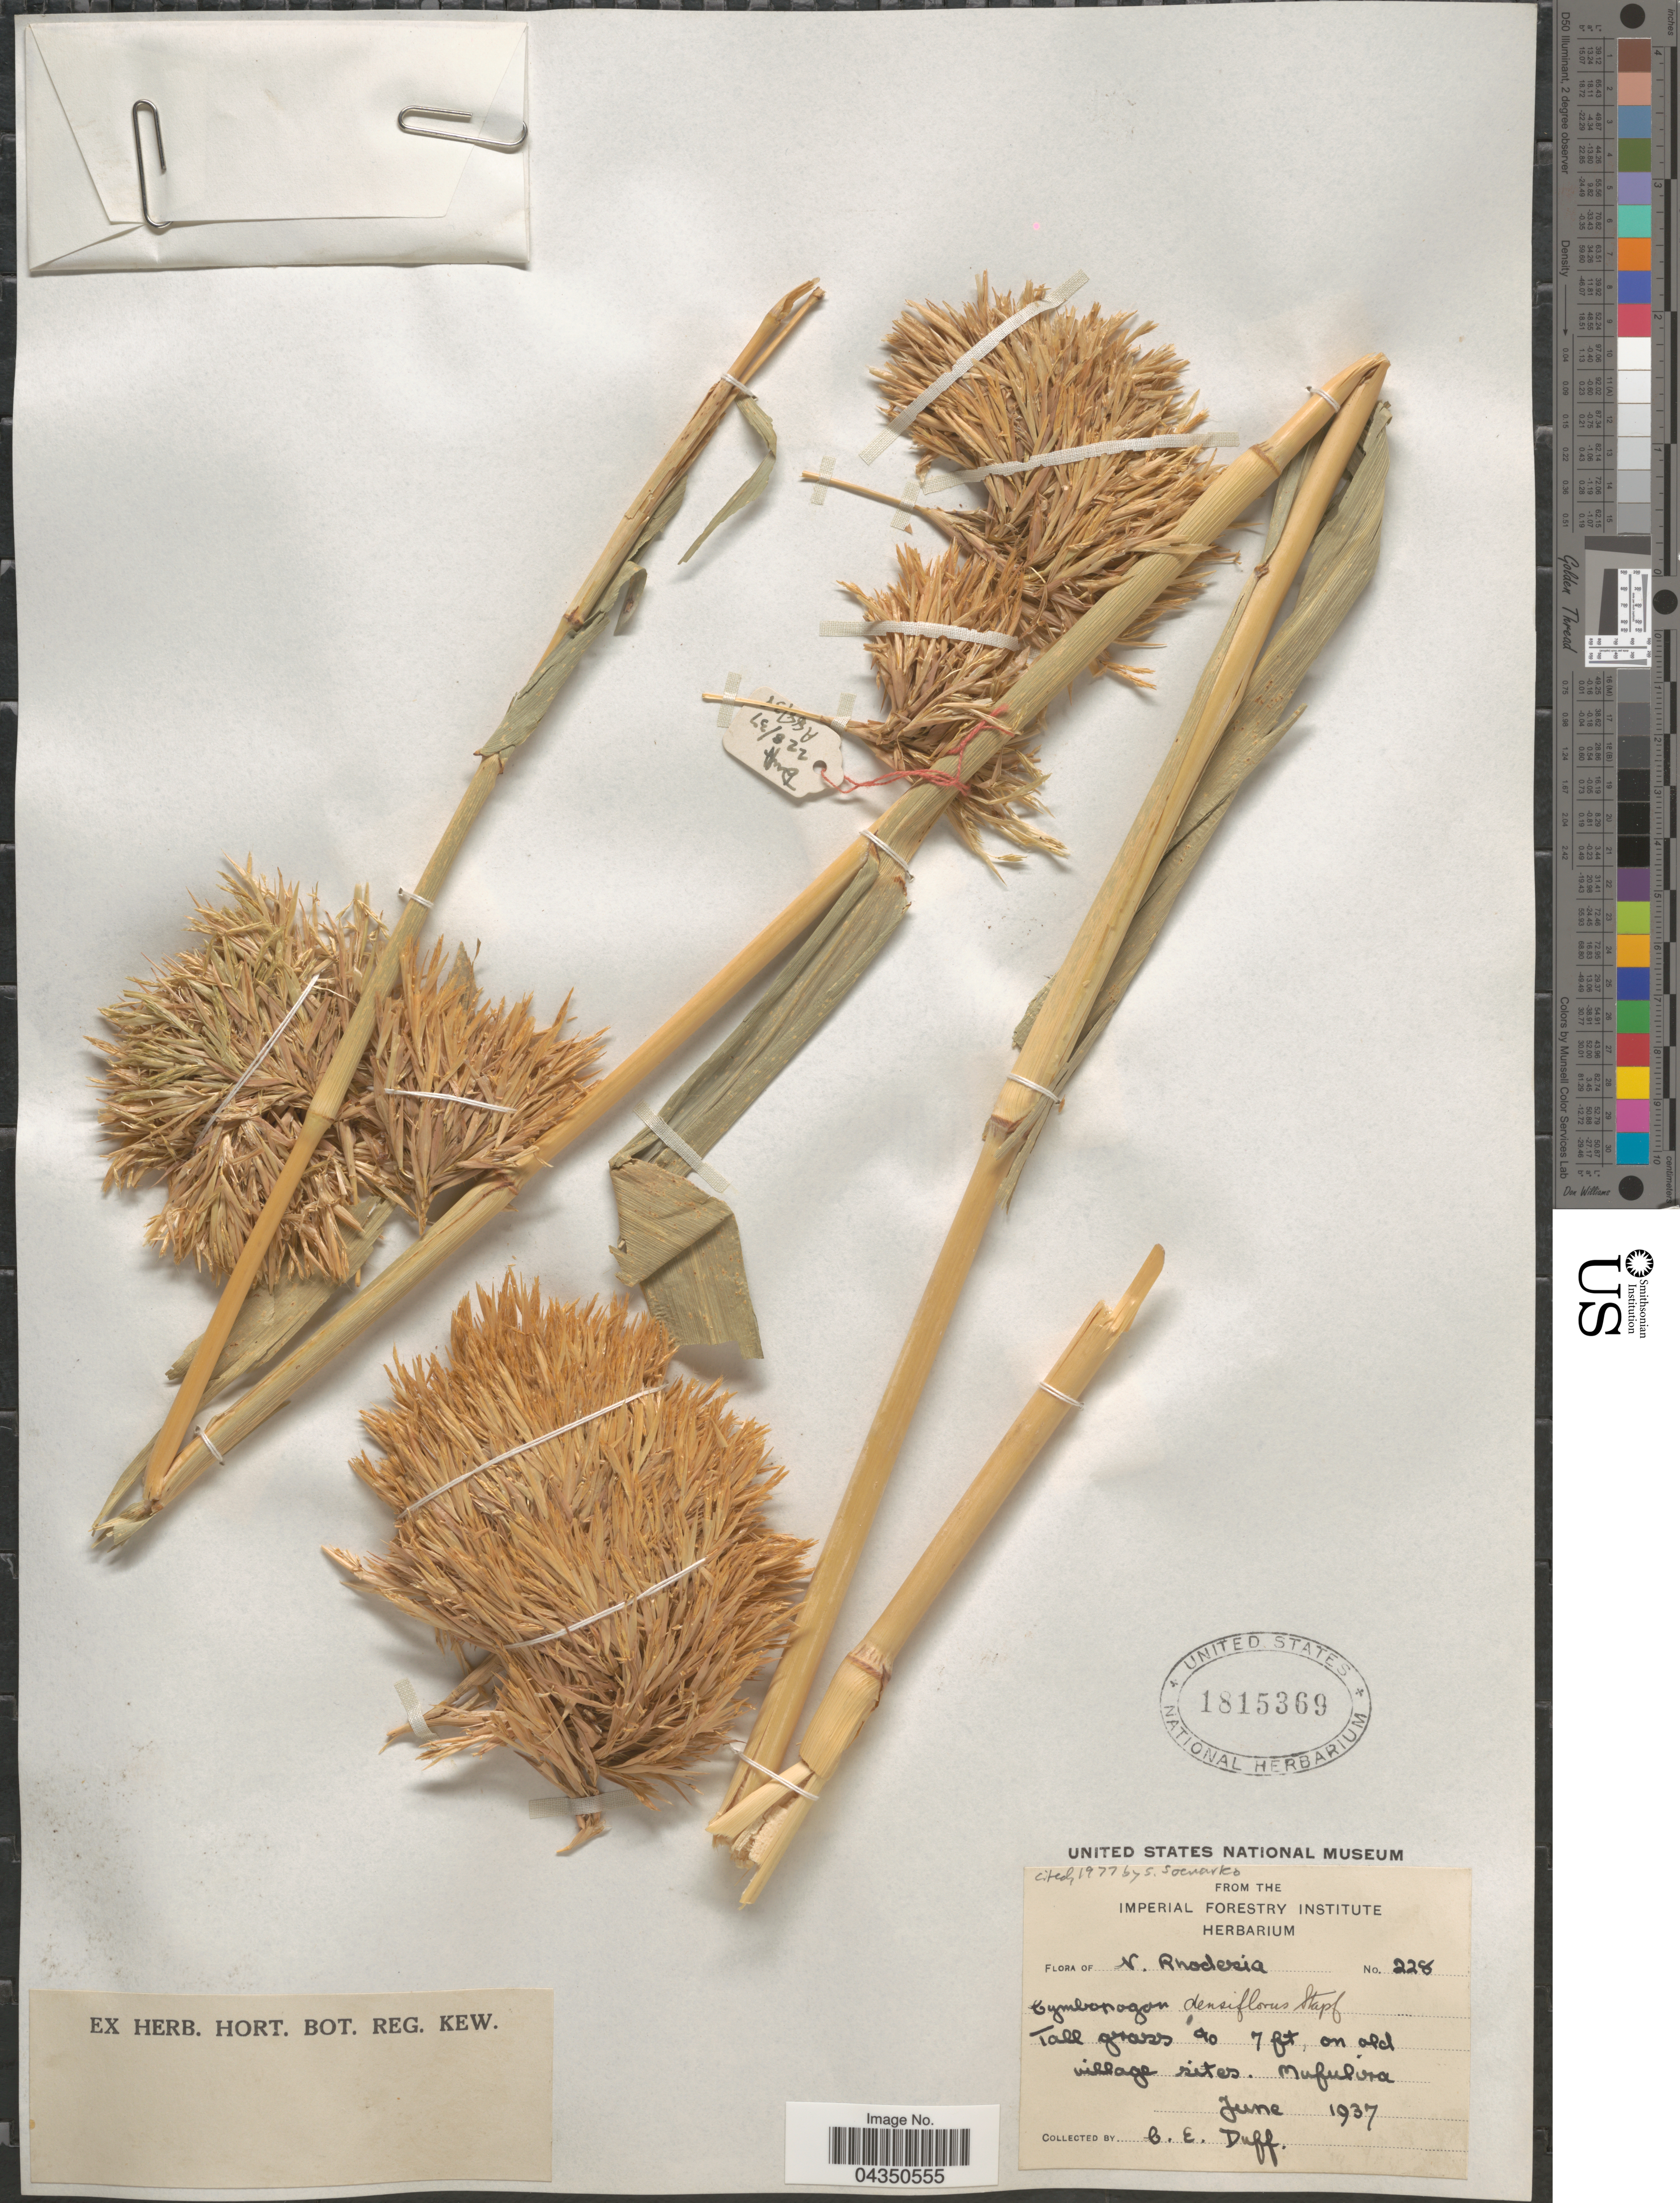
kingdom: Plantae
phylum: Tracheophyta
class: Liliopsida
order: Poales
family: Poaceae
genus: Cymbopogon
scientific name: Cymbopogon densiflorus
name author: Stapf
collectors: C. Duff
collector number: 228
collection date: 1937-06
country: Zambia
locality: N. Rhodesia. Mufulira.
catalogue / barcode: US 1815369